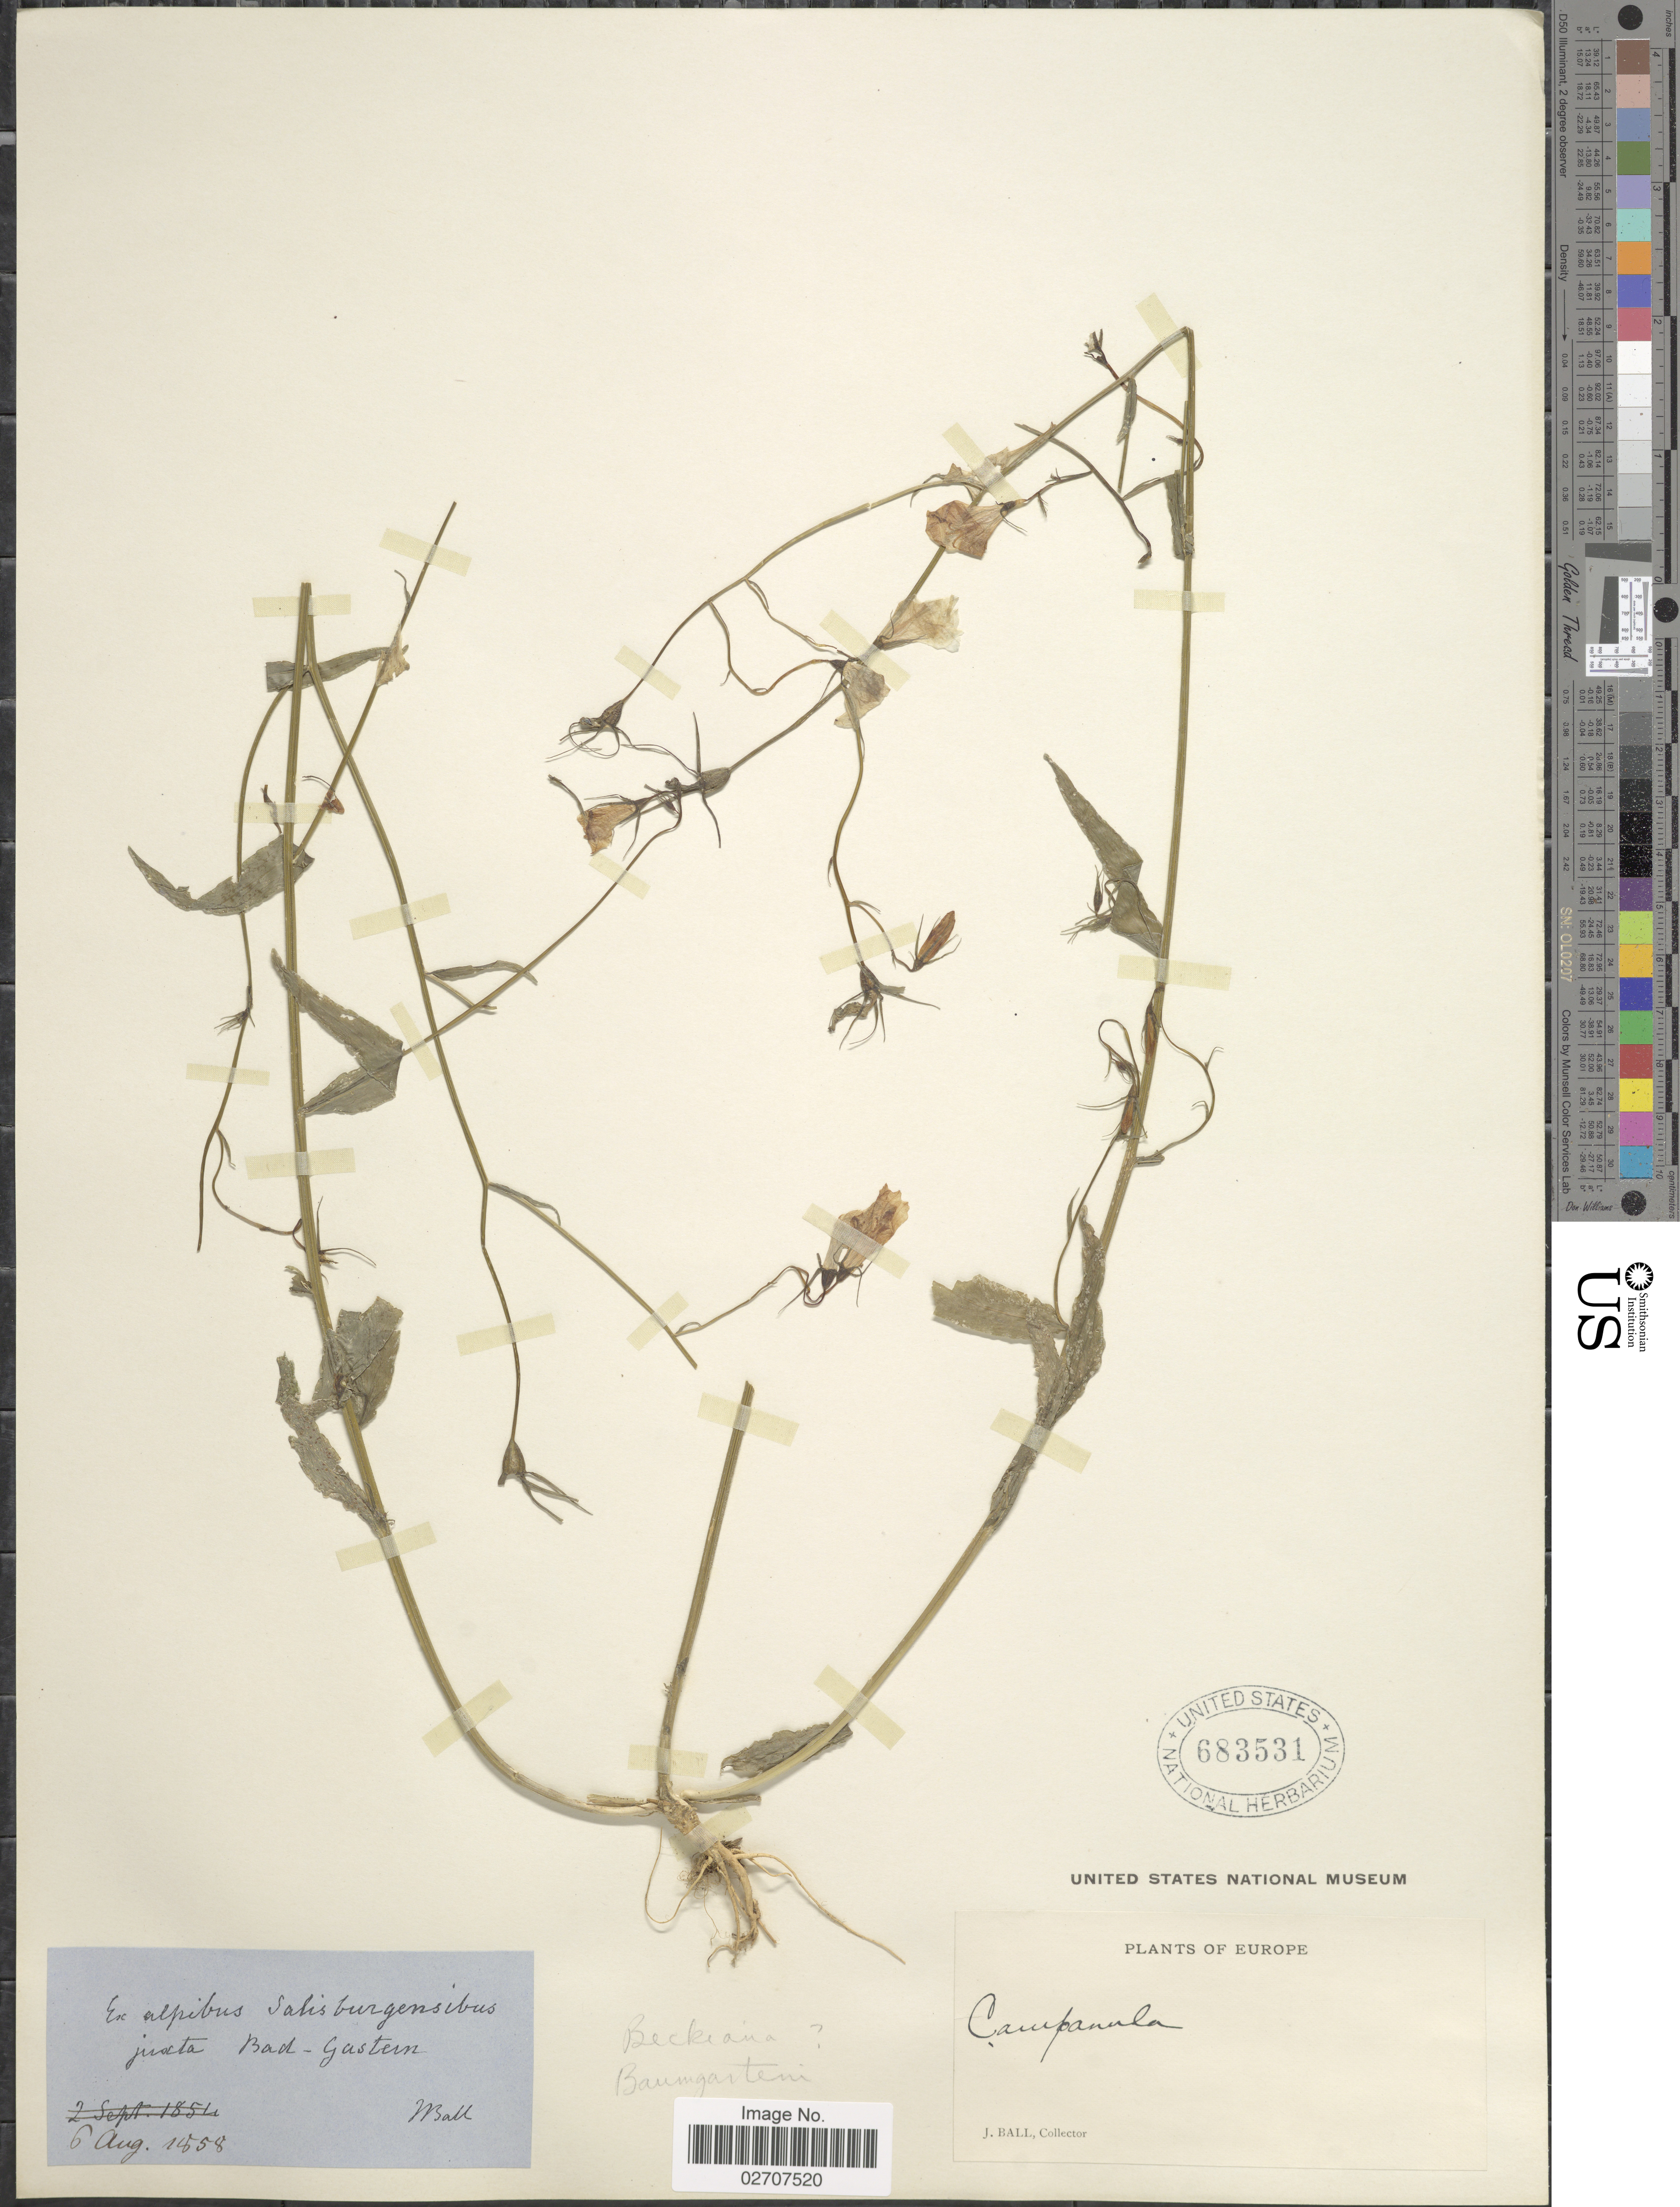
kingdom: Plantae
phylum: Tracheophyta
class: Magnoliopsida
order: Asterales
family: Campanulaceae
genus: Campanula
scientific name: Campanula beckiana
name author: Hayek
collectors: J. Ball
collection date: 1858-08-06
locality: Ex alpibus Salisburgensibus juxta Bad-Gustern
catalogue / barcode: US 683531